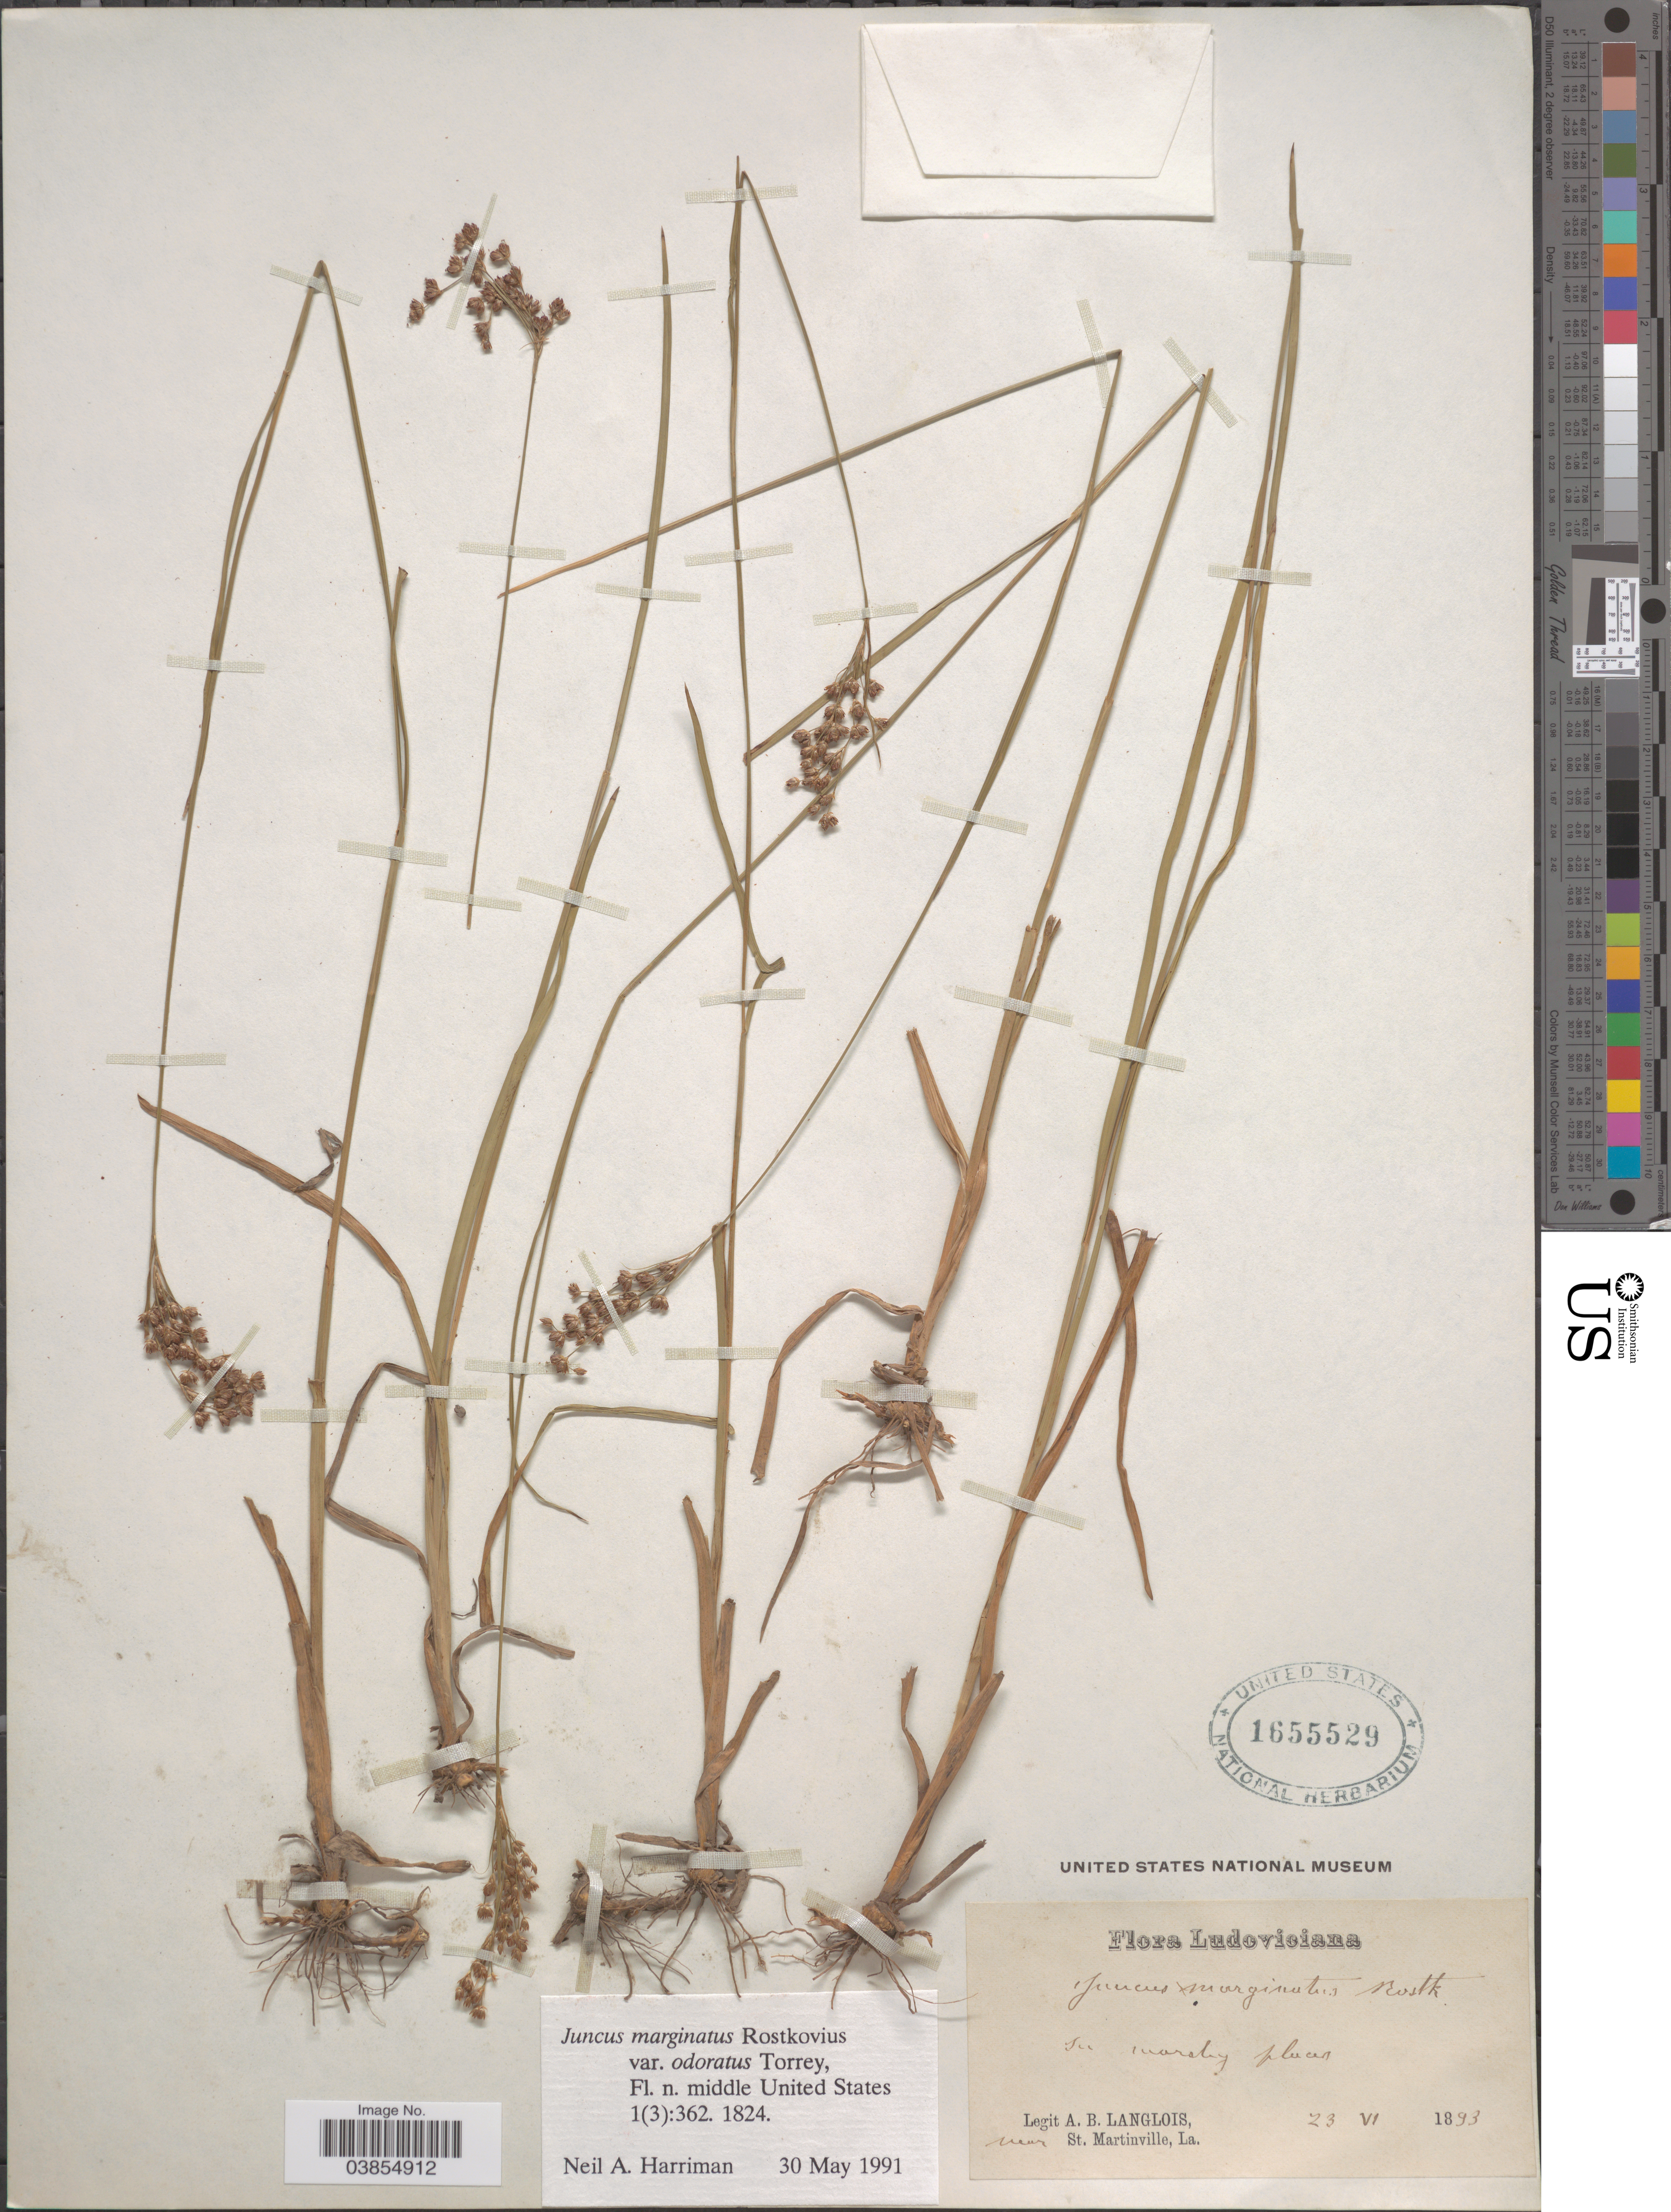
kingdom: Plantae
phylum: Tracheophyta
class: Liliopsida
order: Poales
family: Juncaceae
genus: Juncus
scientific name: Juncus marginatus var. odoratus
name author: Torr.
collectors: A. Langlois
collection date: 1893-06-23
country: United States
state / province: Louisiana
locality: Ludoviciana. In marshy places near St. Martinville.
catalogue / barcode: US 1655529